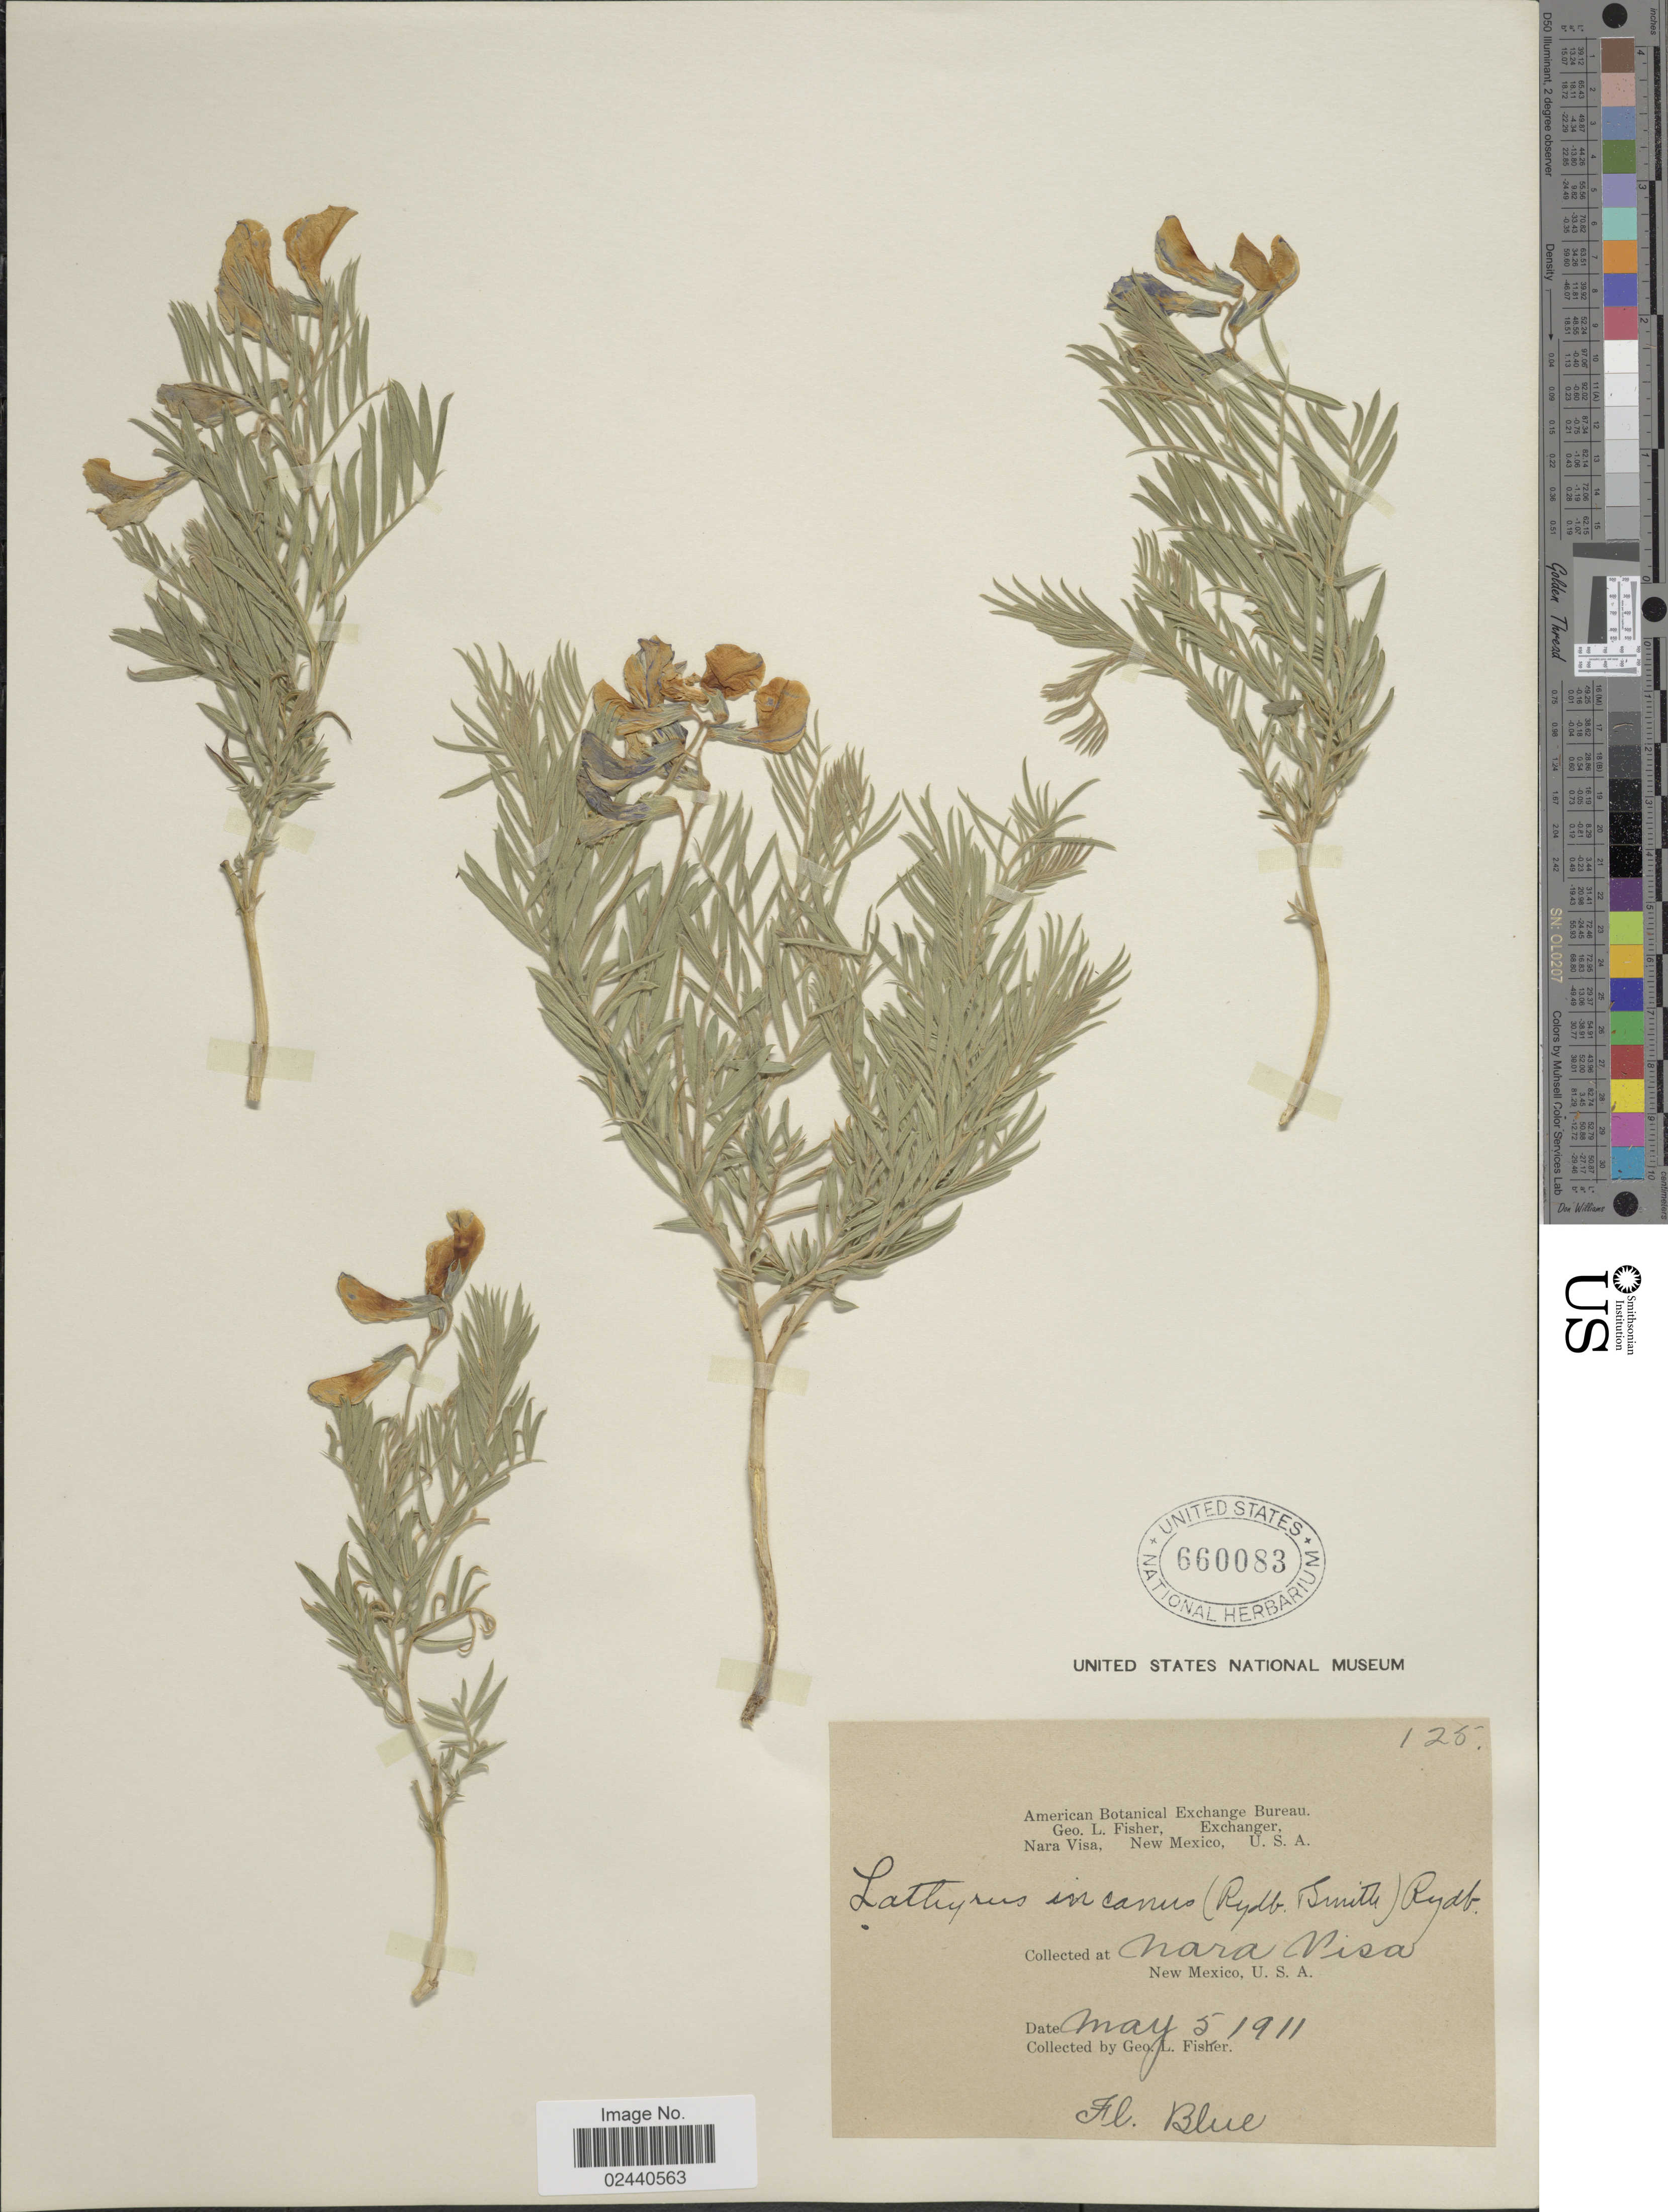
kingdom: Plantae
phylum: Tracheophyta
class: Magnoliopsida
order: Fabales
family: Fabaceae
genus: Lathyrus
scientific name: Lathyrus incanus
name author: (J.G. Sm. & Rydb.) Rydb.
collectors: G. L. Fisher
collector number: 125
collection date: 1911-05-05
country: United States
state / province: New Mexico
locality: Nara Visa, U.S.A.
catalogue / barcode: US 660083